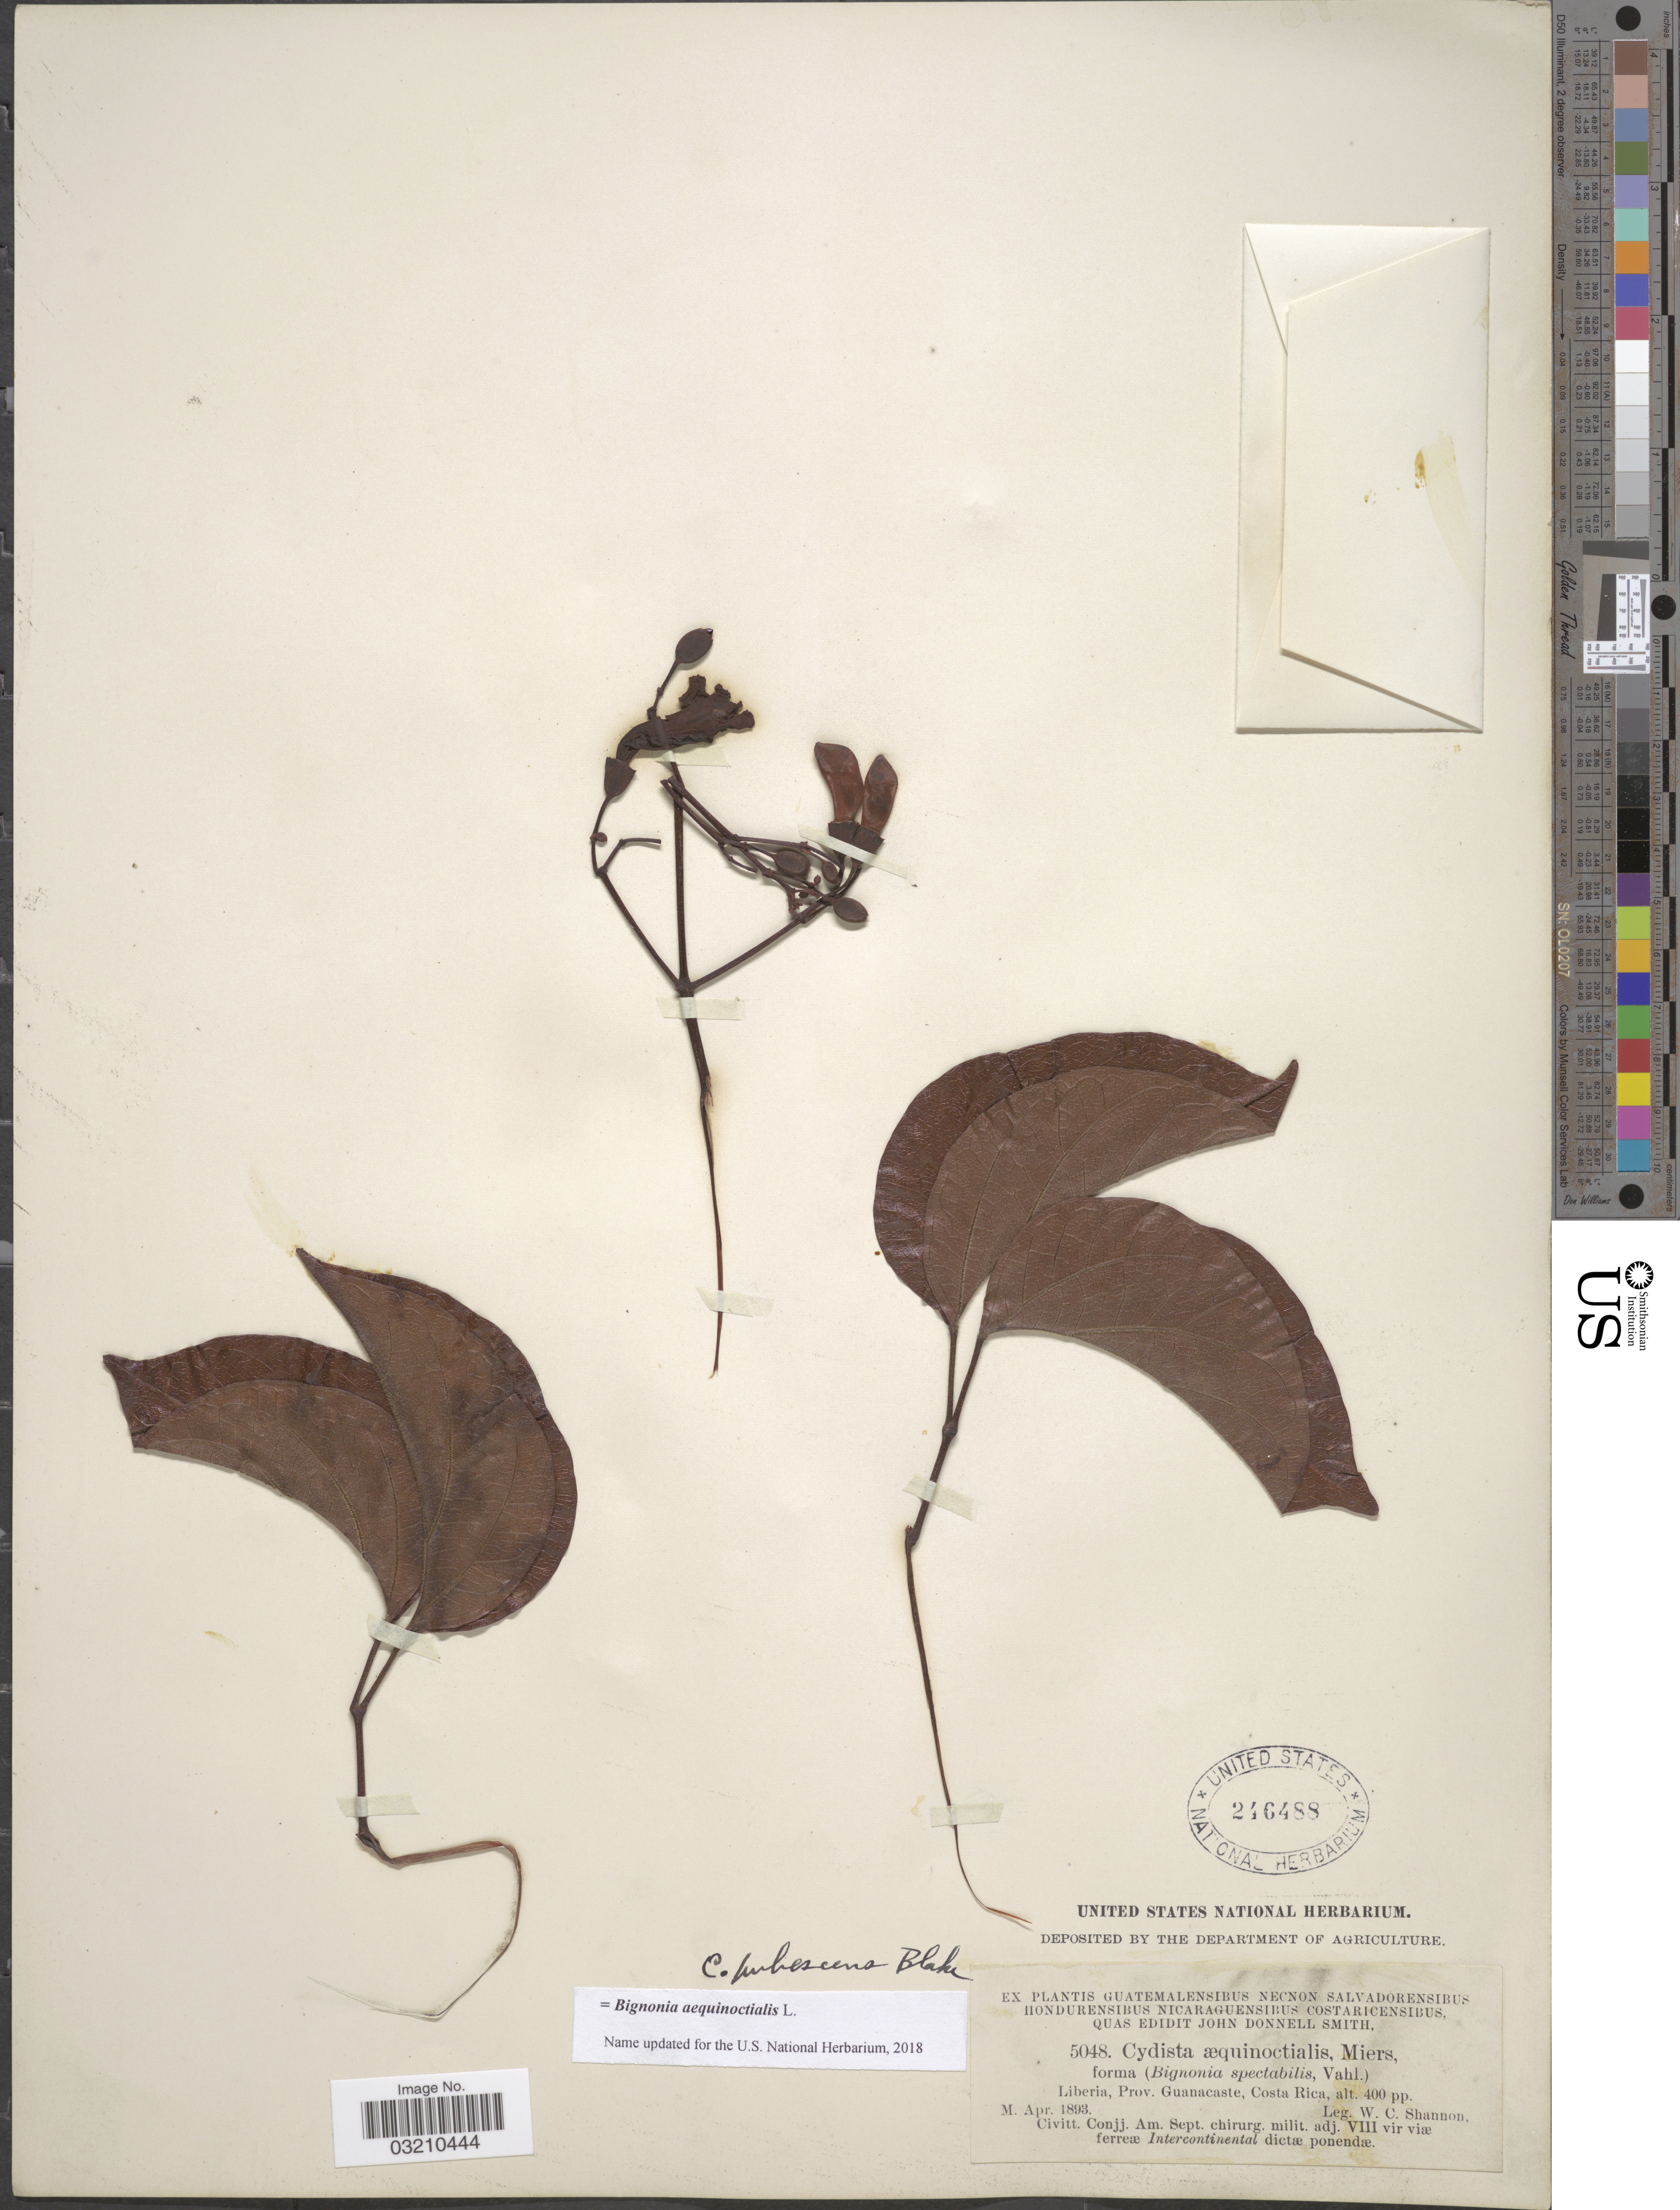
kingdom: Plantae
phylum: Tracheophyta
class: Magnoliopsida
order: Lamiales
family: Bignoniaceae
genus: Bignonia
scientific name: Bignonia aequinoctialis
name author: L.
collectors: W. C. Shannon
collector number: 5048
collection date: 1893-04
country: Costa Rica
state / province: Guanacaste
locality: Liberia.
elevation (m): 122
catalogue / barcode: US 246488